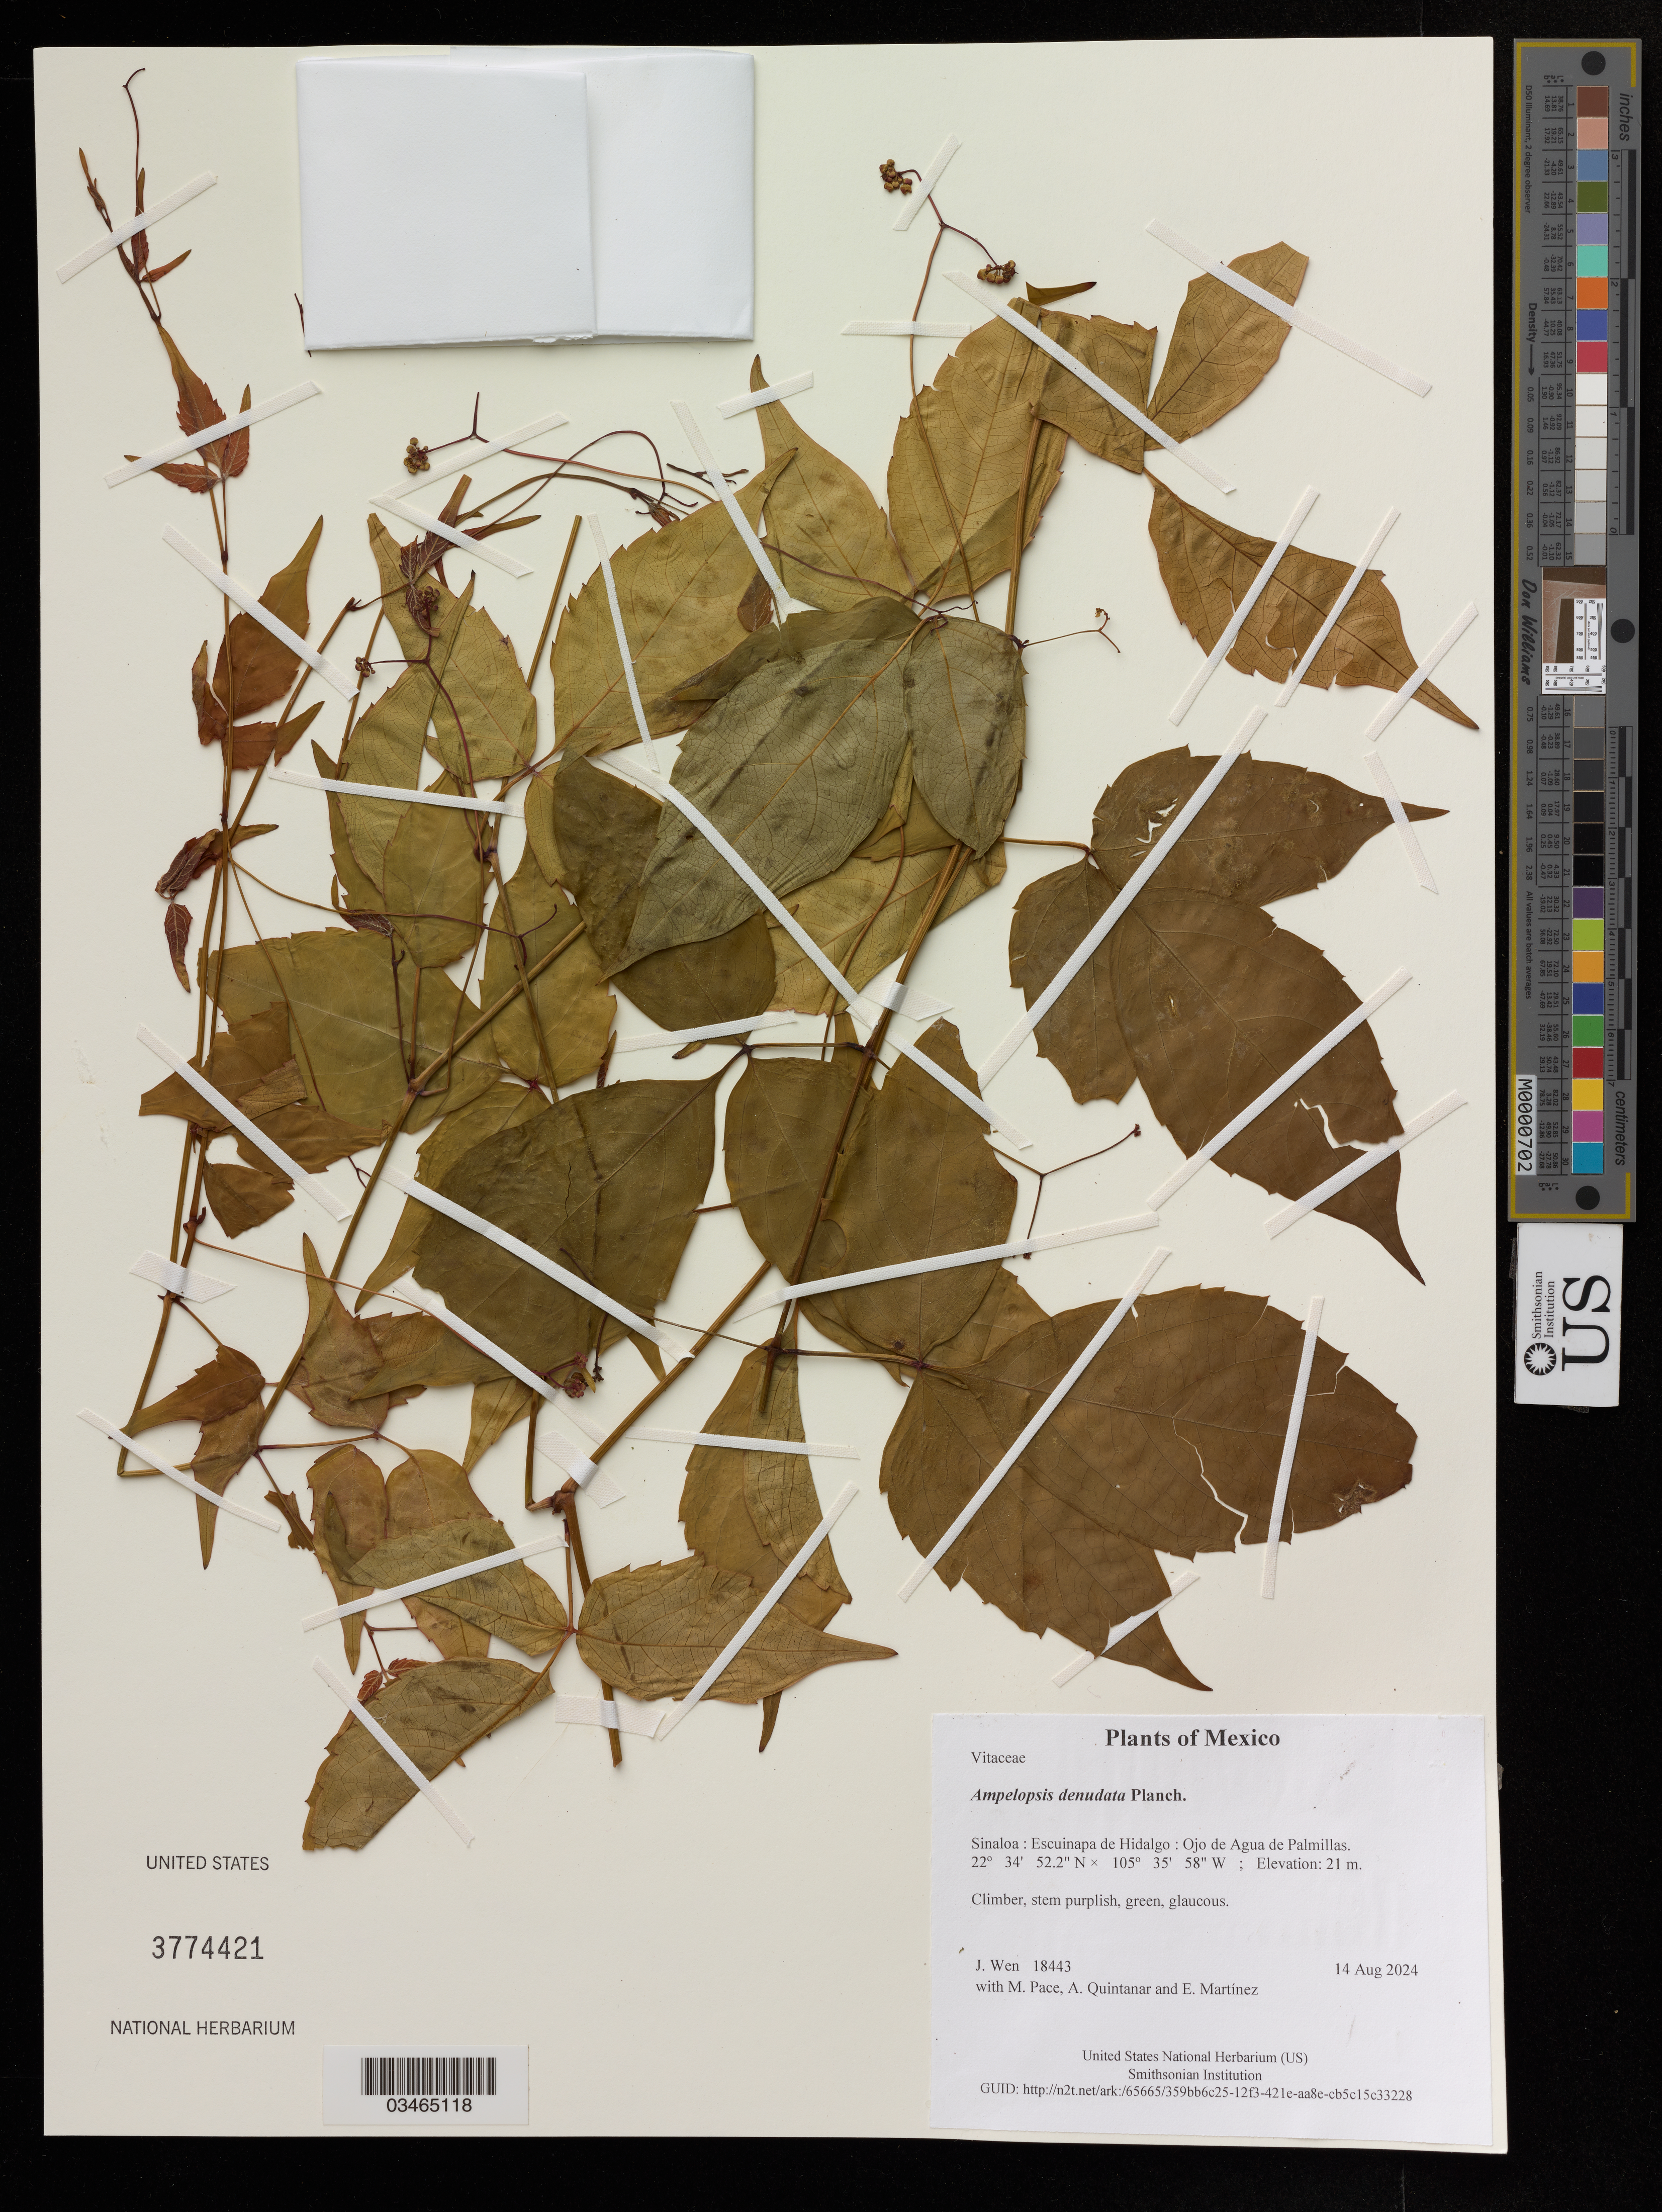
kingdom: Plantae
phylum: Tracheophyta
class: Magnoliopsida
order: Vitales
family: Vitaceae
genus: Ampelopsis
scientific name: Ampelopsis denudata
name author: Planch.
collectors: J. Wen, M. Pace, A. Quintanar & E. Martínez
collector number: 18443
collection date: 2024-08-14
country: Mexico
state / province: Sinaloa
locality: Escuinapa de Hidalgo: Ojo de Agua de Palmillas.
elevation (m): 21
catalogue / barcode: US 3774421